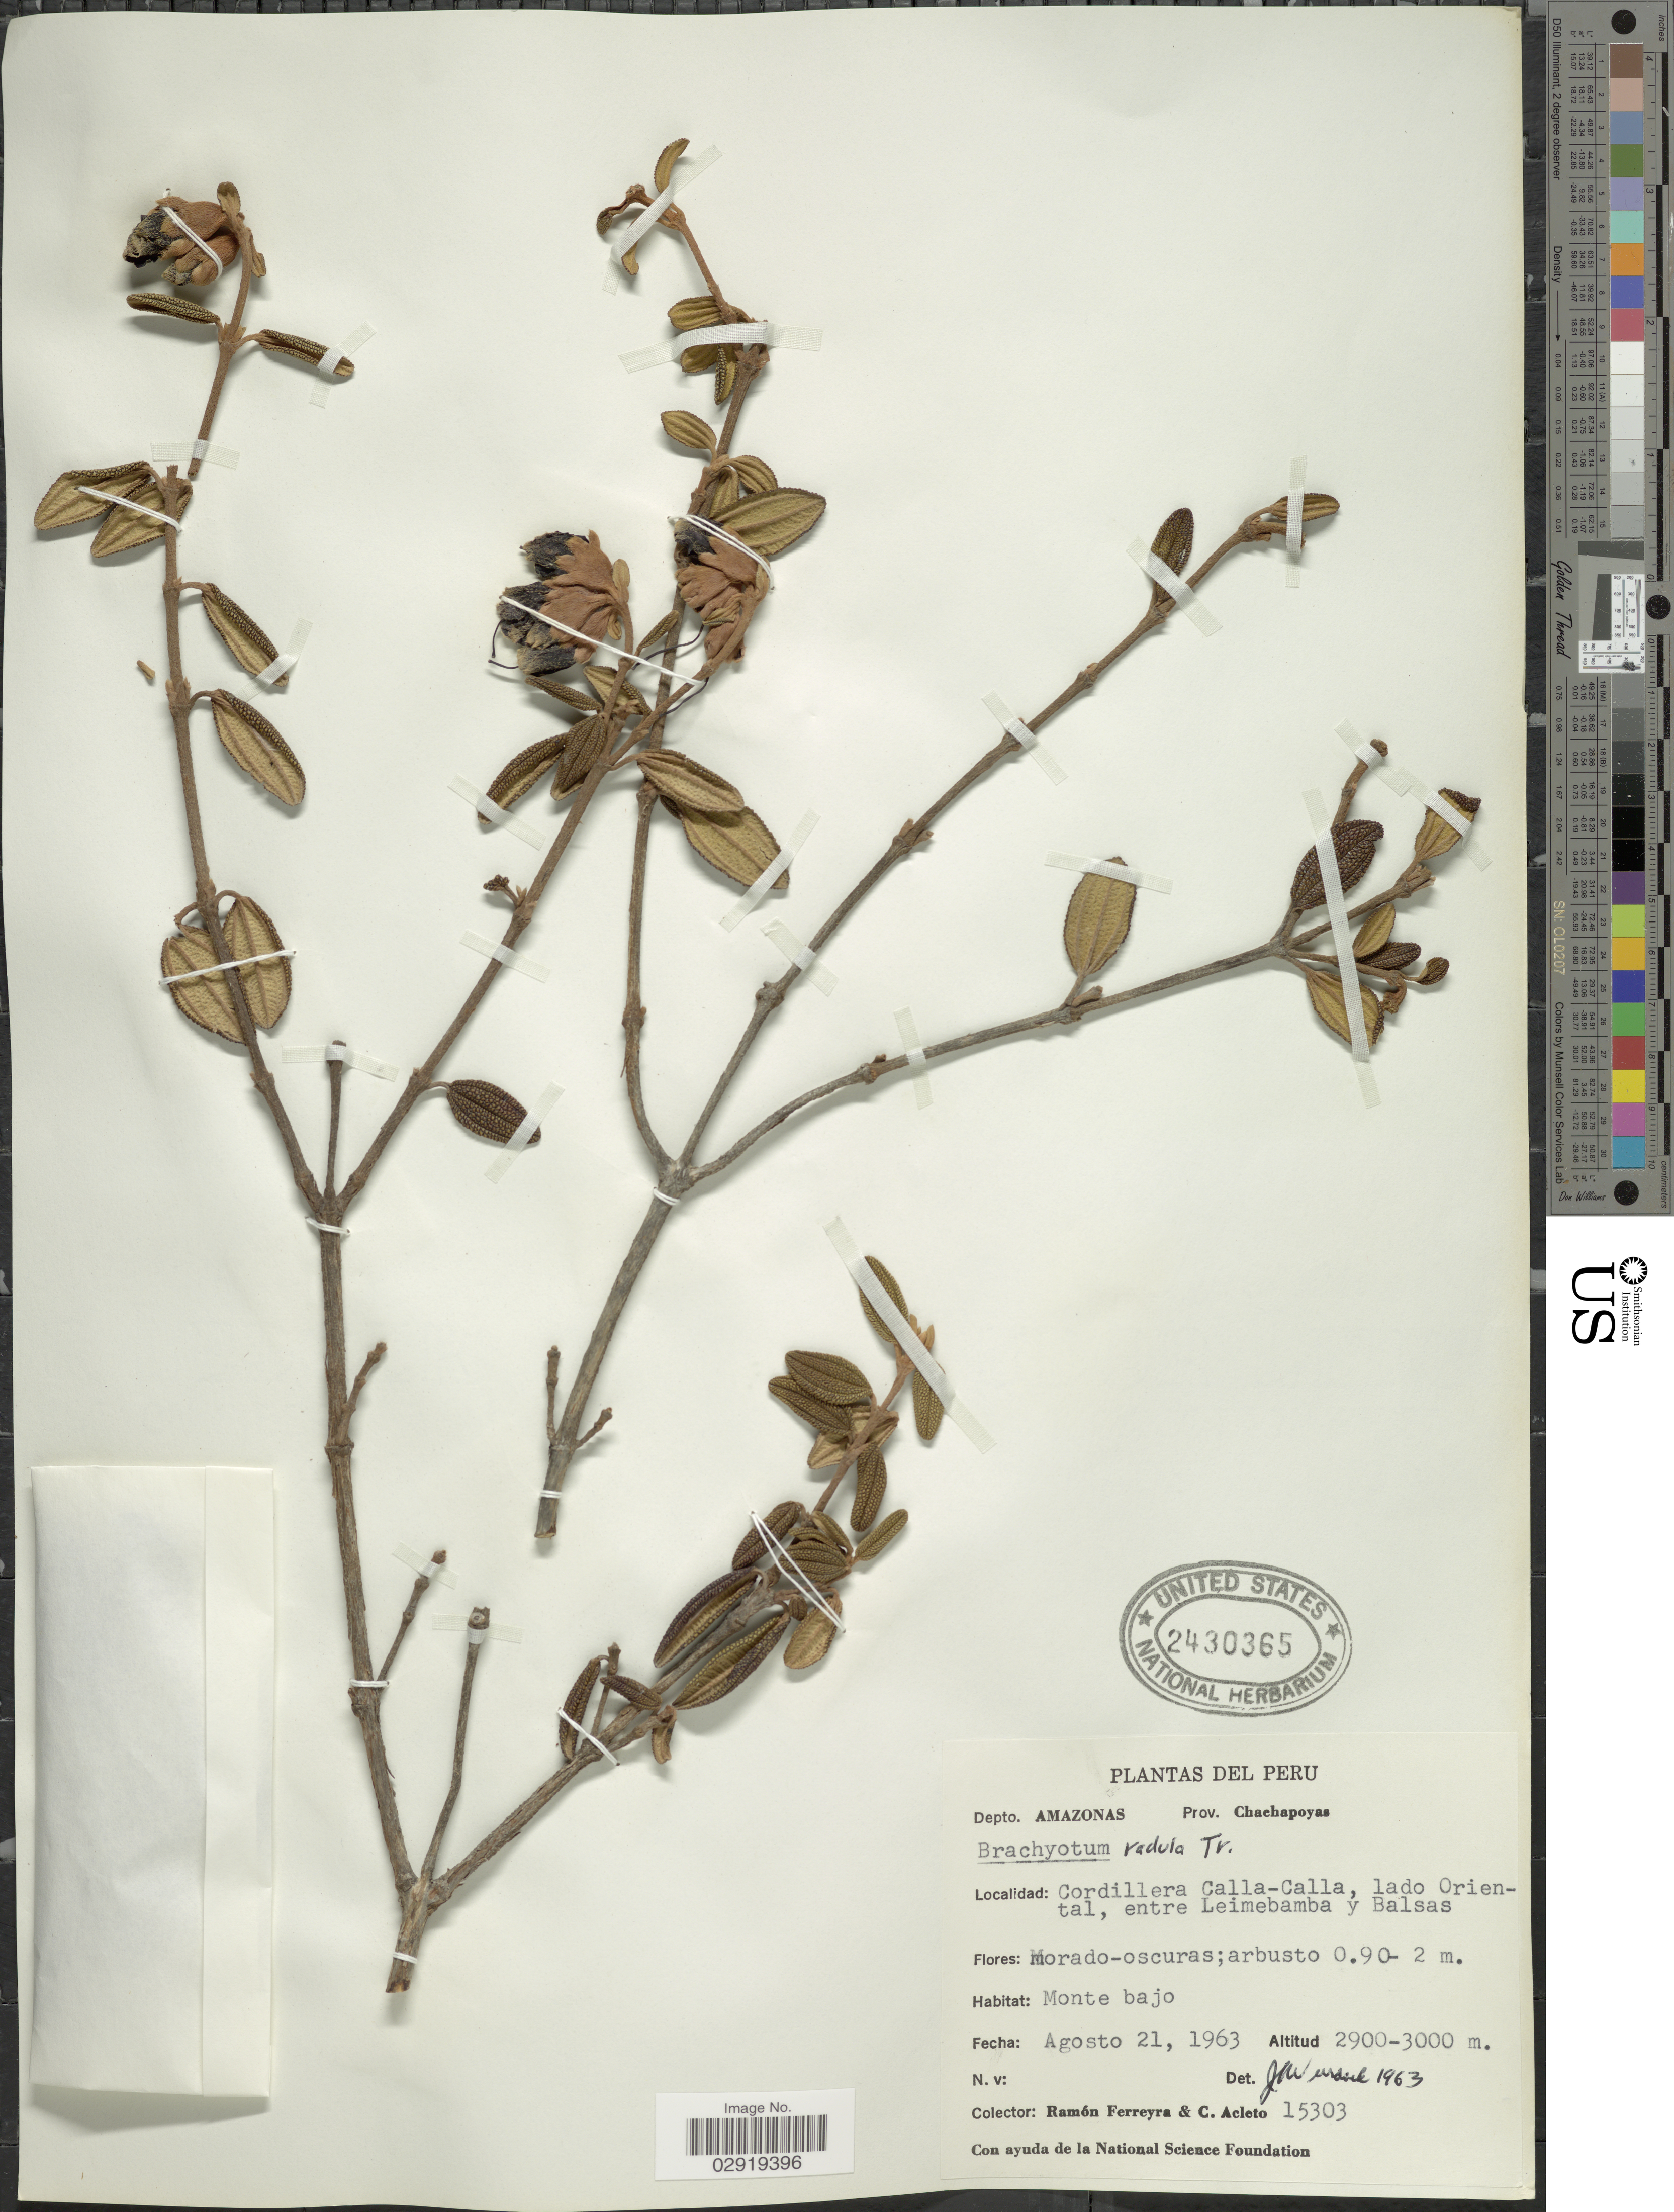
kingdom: Plantae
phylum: Tracheophyta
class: Magnoliopsida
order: Myrtales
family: Melastomataceae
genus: Brachyotum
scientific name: Brachyotum radula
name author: Triana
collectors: R. A. Ferreyra & C. Acleto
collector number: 15303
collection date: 1963-08-21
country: Peru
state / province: Amazonas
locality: Depto. Amazonas. Prov. Chachapoyas. Cordillera Calla-Calla, lado Oriental, entre Leimebamba y Balsas.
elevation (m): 2900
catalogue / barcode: US 2430365